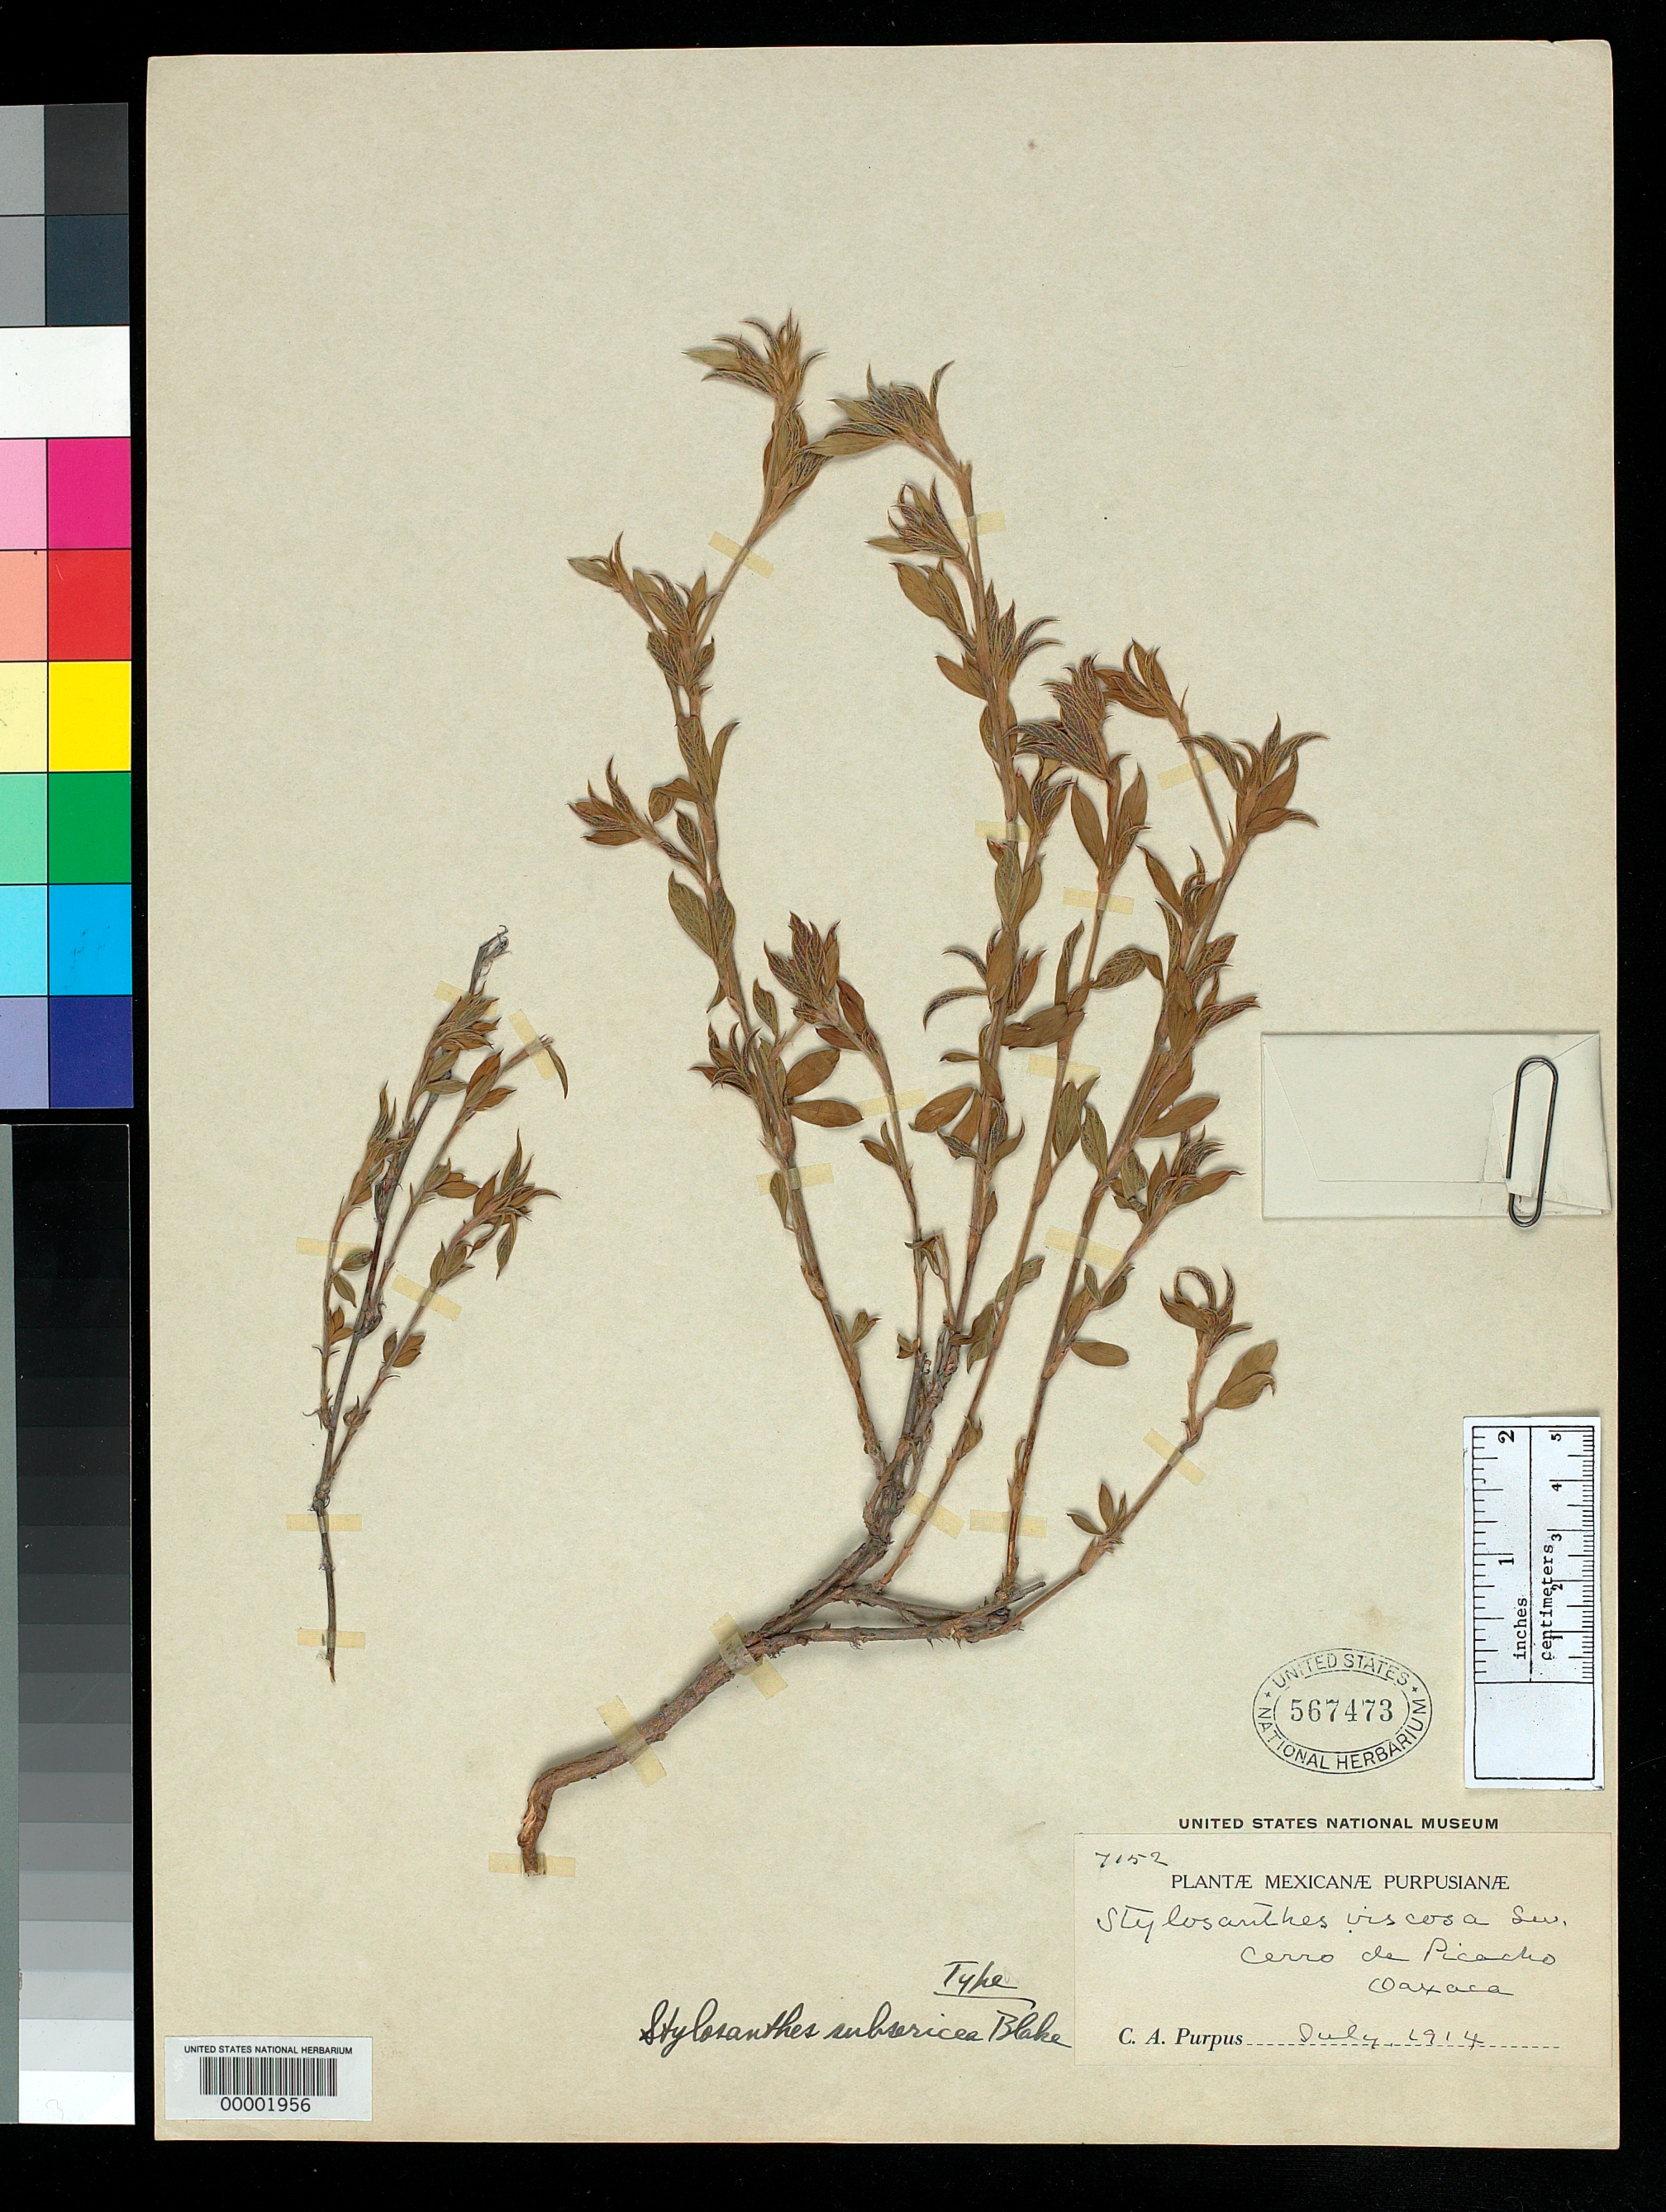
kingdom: Plantae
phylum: Tracheophyta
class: Magnoliopsida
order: Fabales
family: Fabaceae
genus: Stylosanthes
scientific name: Stylosanthes subsericea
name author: S.F. Blake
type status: Holotype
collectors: C. A. Purpus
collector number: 7152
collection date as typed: Jul 1914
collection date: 1914-07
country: Mexico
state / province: Oaxaca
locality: Cerro de Picacho.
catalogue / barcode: US 567473